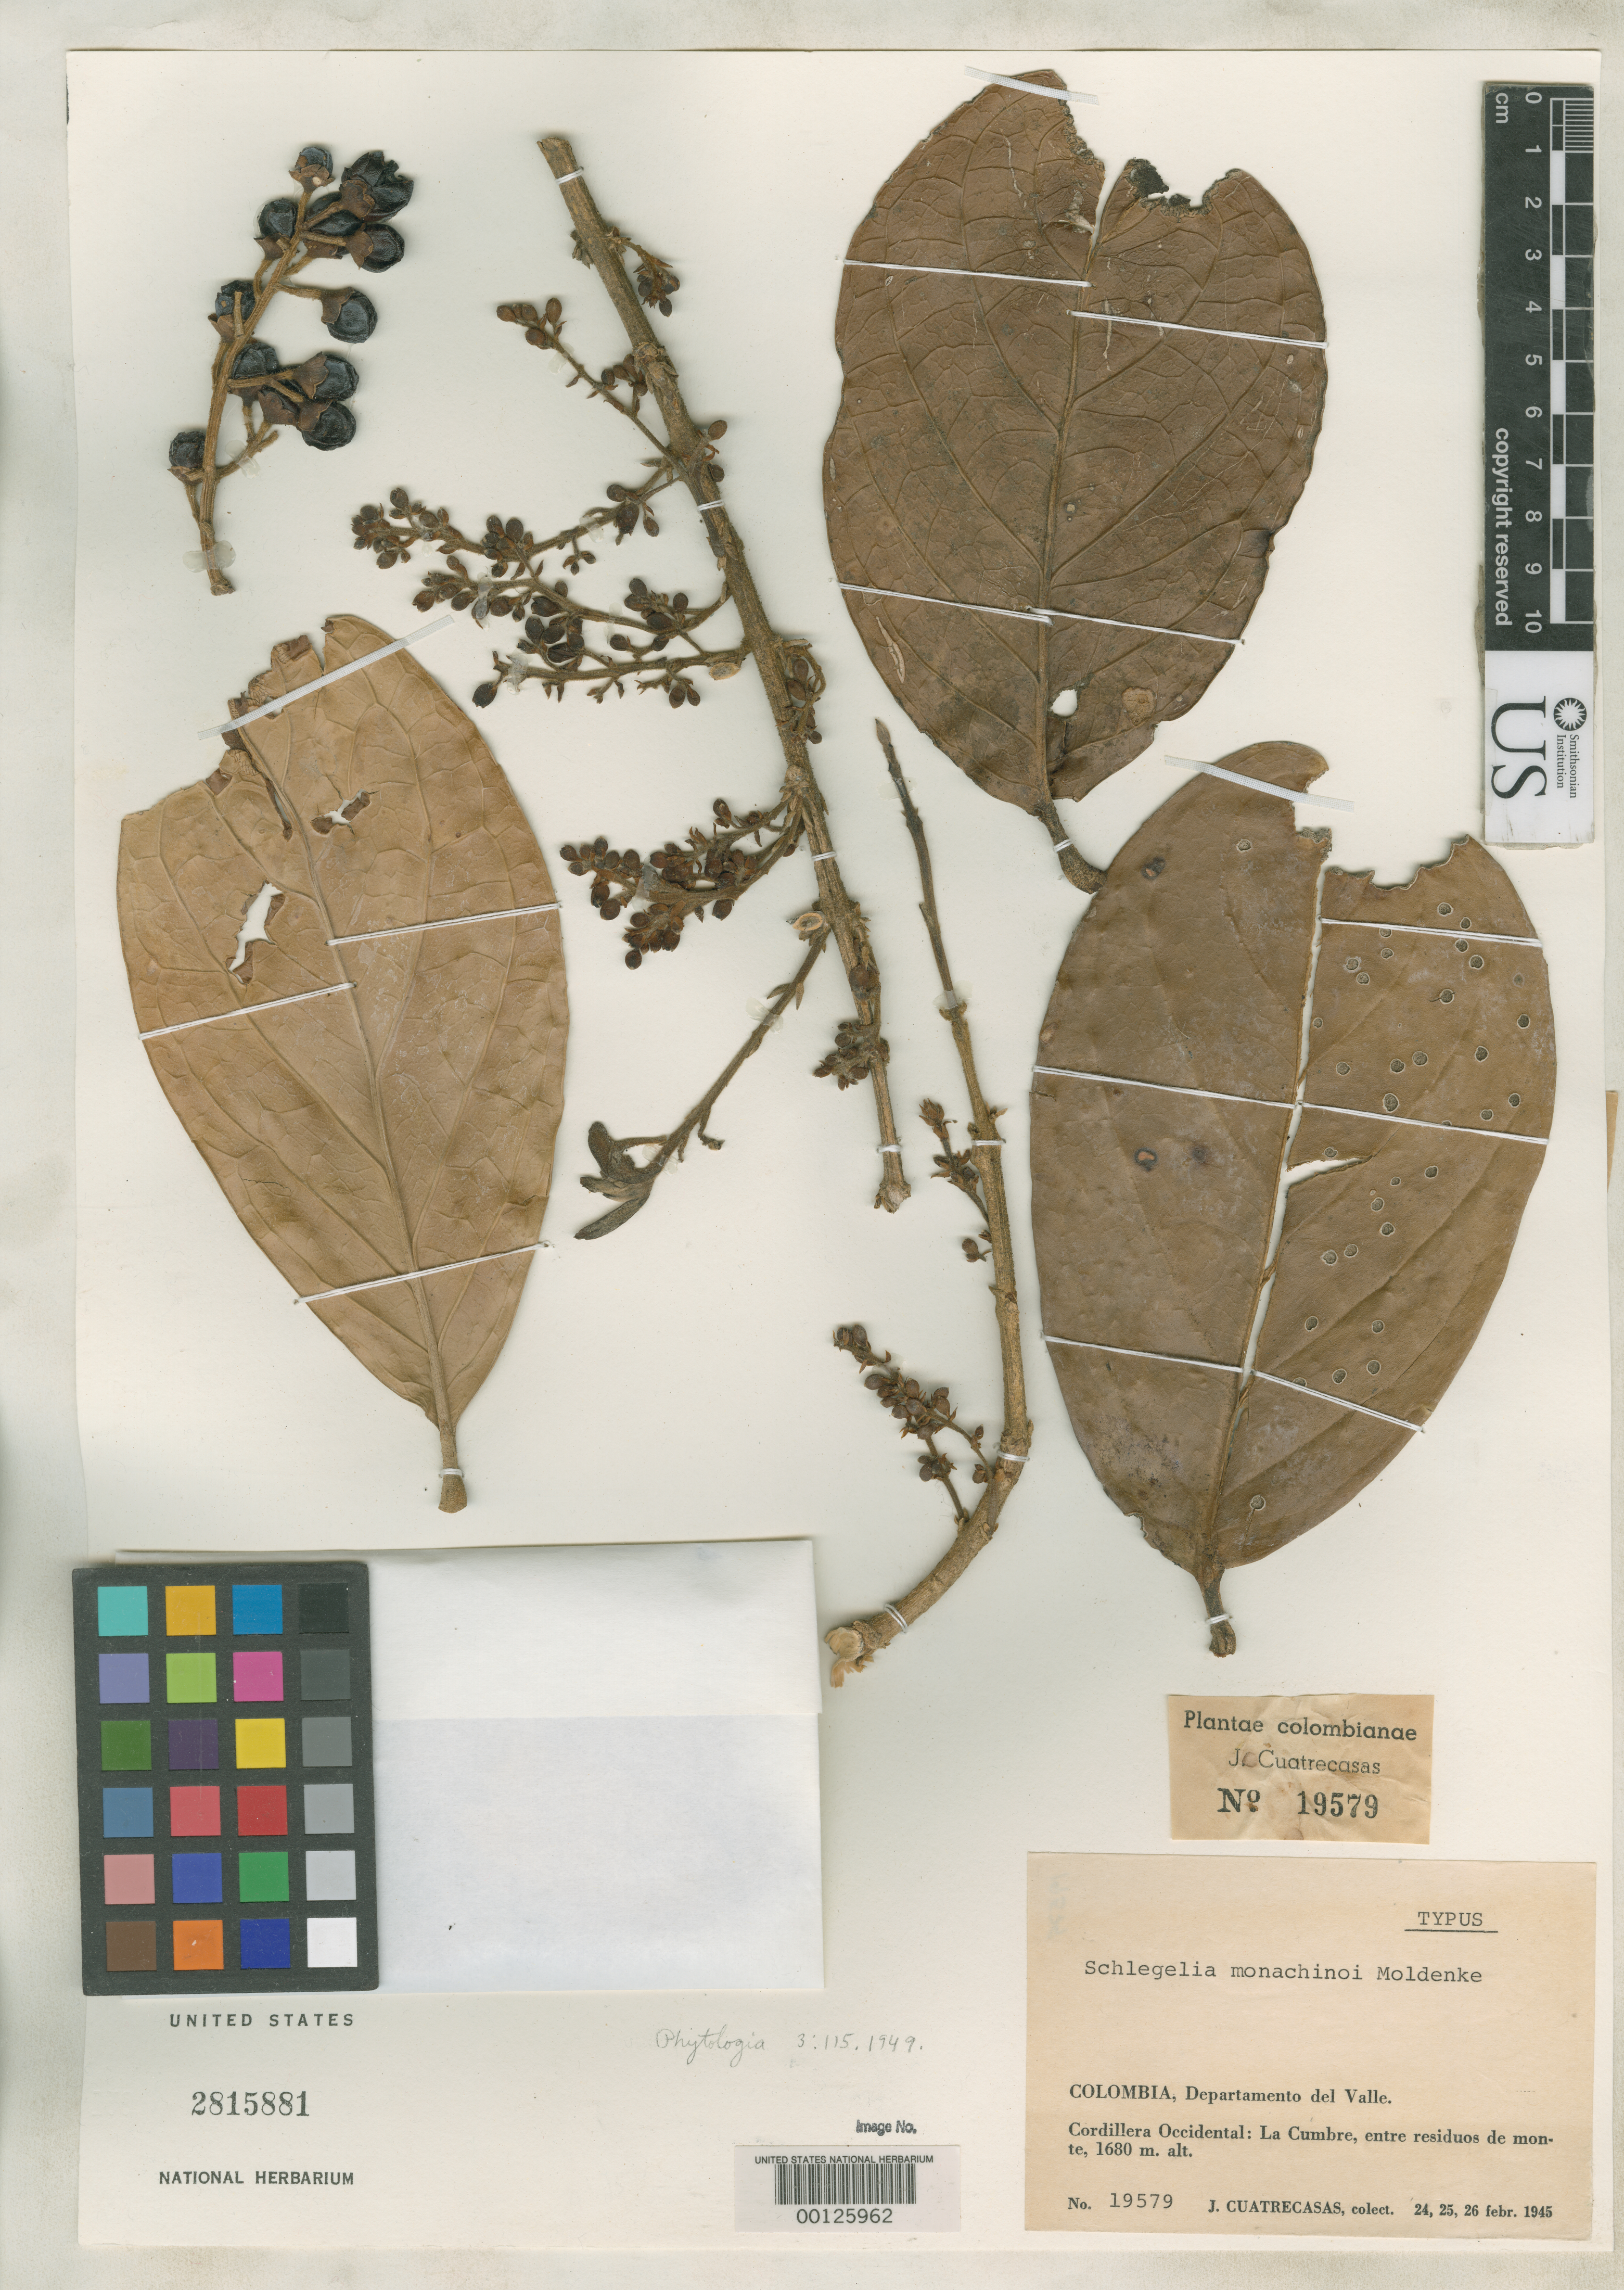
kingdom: Plantae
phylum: Tracheophyta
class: Magnoliopsida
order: Lamiales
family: Schlegeliaceae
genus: Schlegelia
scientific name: Schlegelia monachinoi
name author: Moldenke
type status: Isotype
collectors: J. Cuatrecasas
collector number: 19579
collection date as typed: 25 Feb 1945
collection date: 1945-02-25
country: Colombia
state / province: Valle del Cauca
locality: Cordillera Occidental, La Cumbe.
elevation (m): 1680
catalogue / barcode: US 2815881